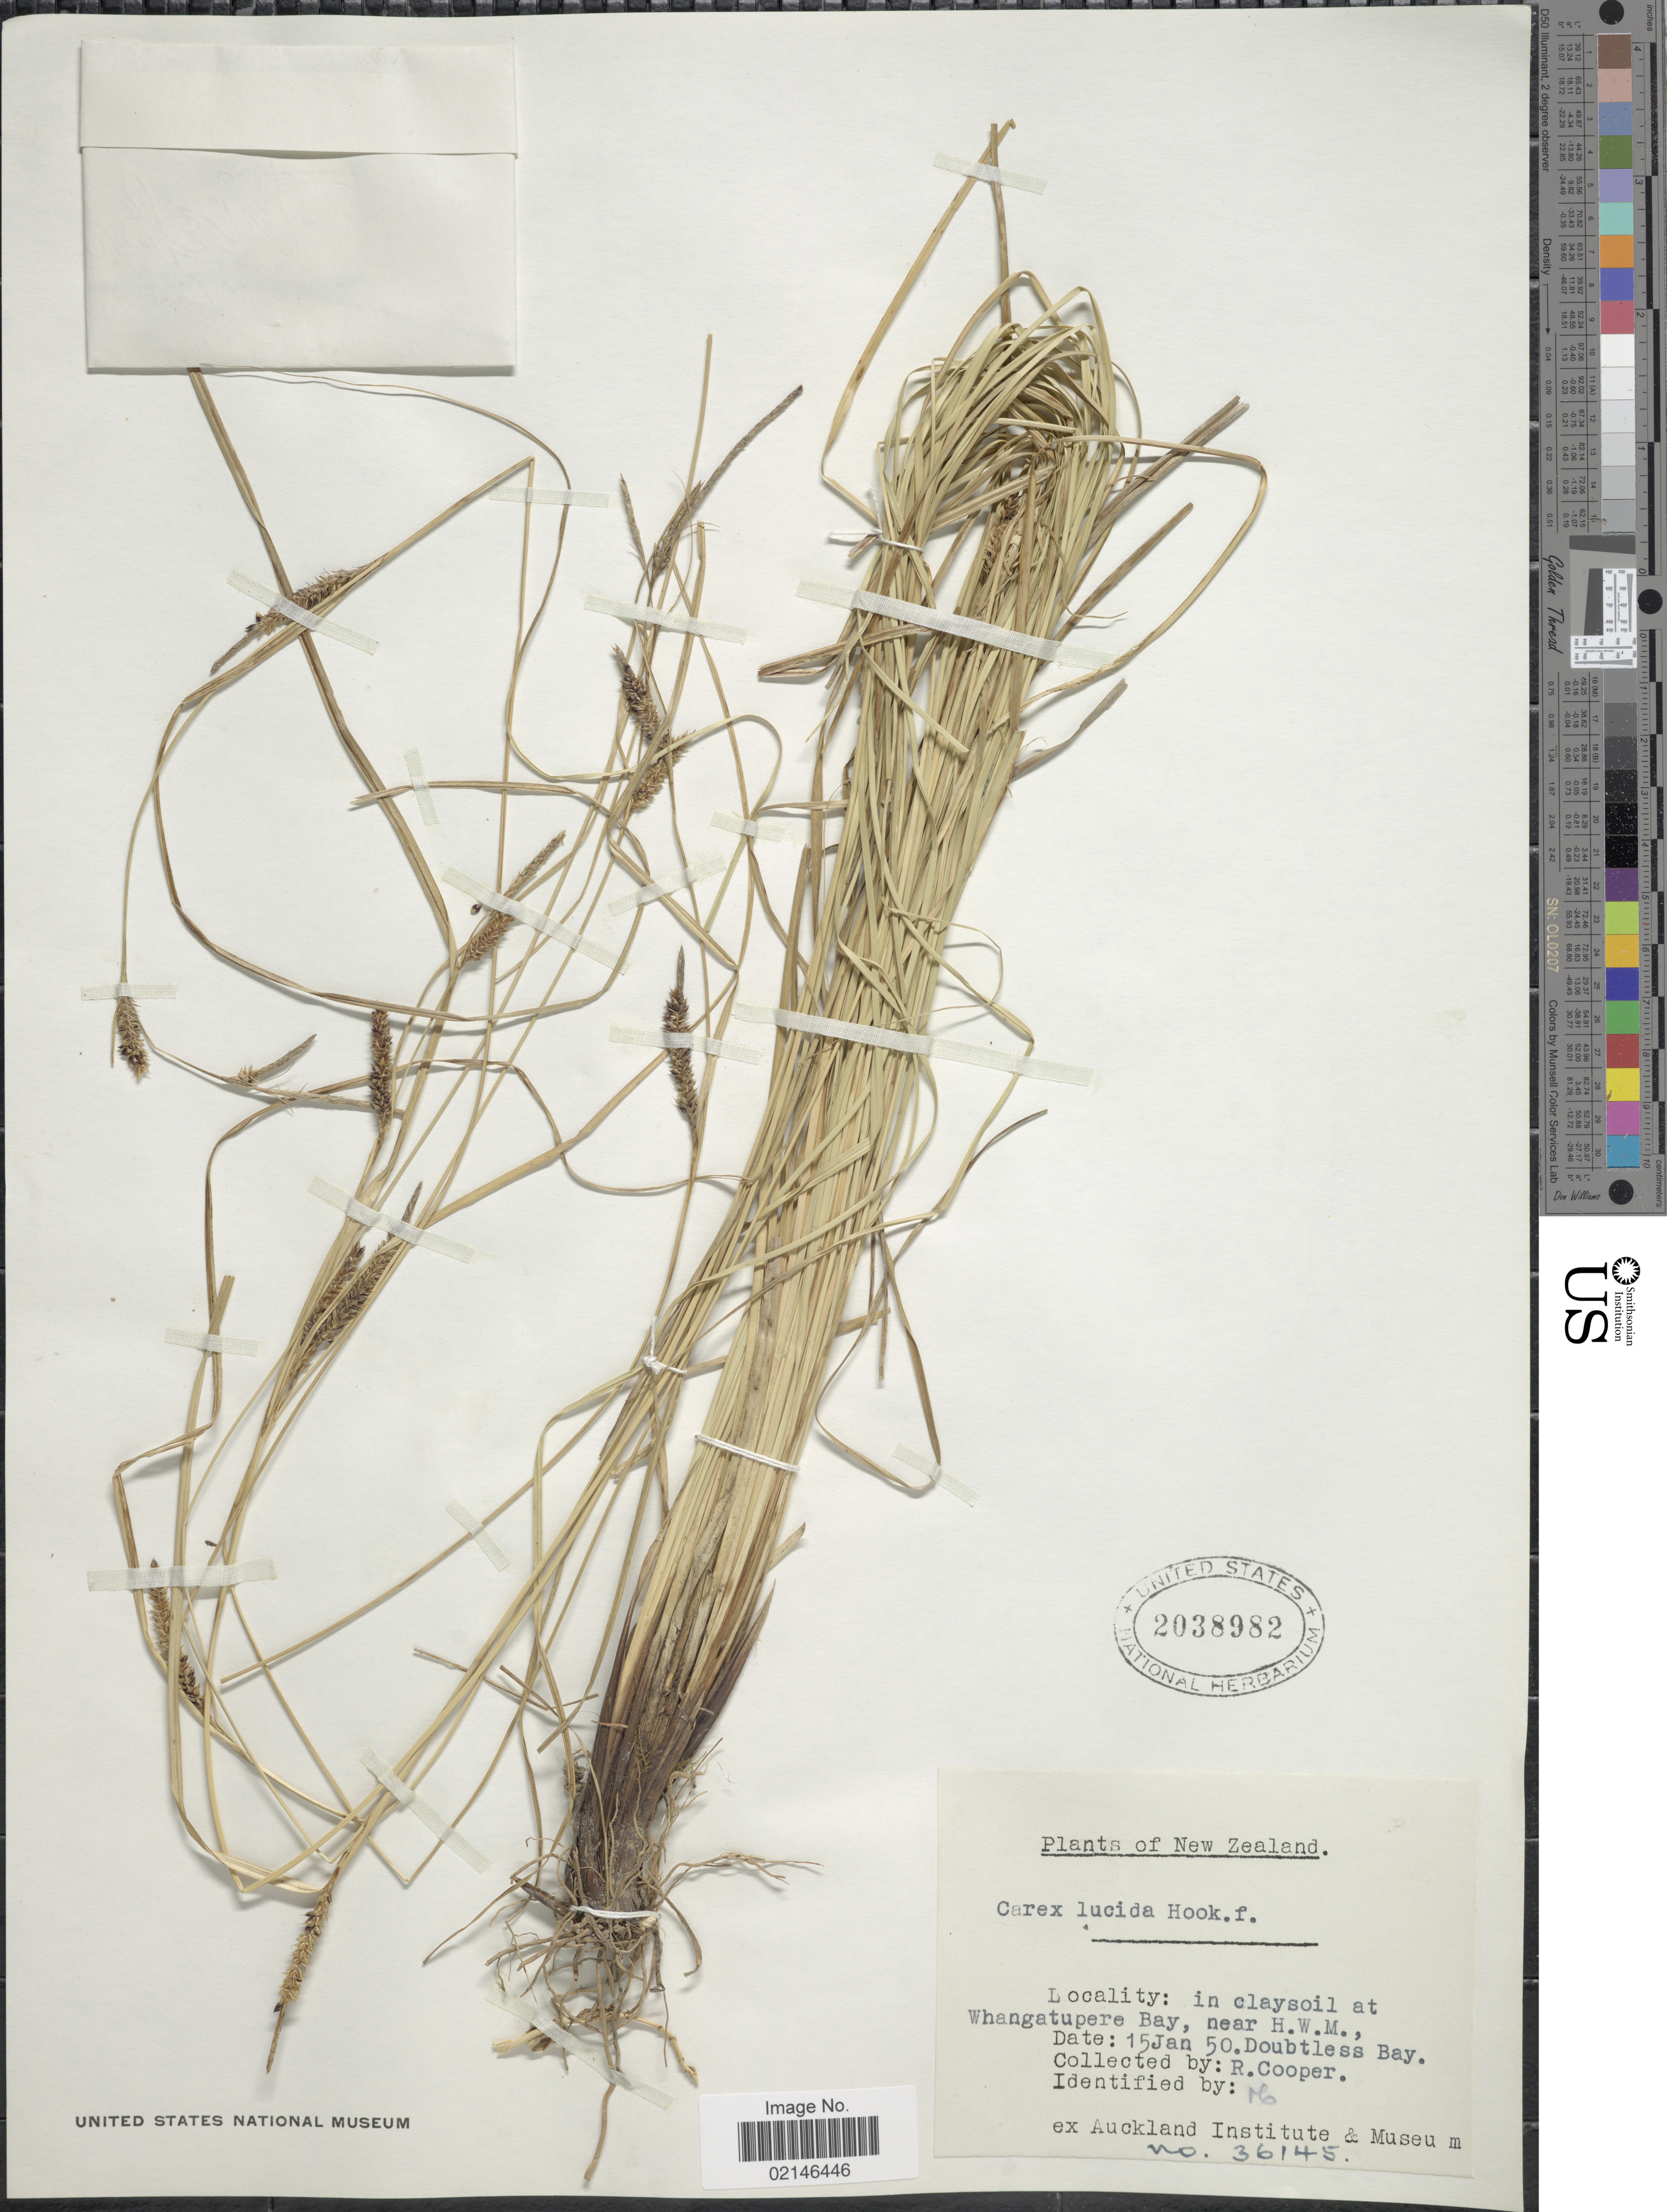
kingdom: Plantae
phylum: Tracheophyta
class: Liliopsida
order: Poales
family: Cyperaceae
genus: Carex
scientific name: Carex flagellifera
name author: Colenso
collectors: R. Cooper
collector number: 36145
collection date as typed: Transcribed d/m/y: 15/1/50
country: New Zealand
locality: In claysoil at Whangatupere Bay, near H. W.M., Doubtless Bay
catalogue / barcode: US 2038982